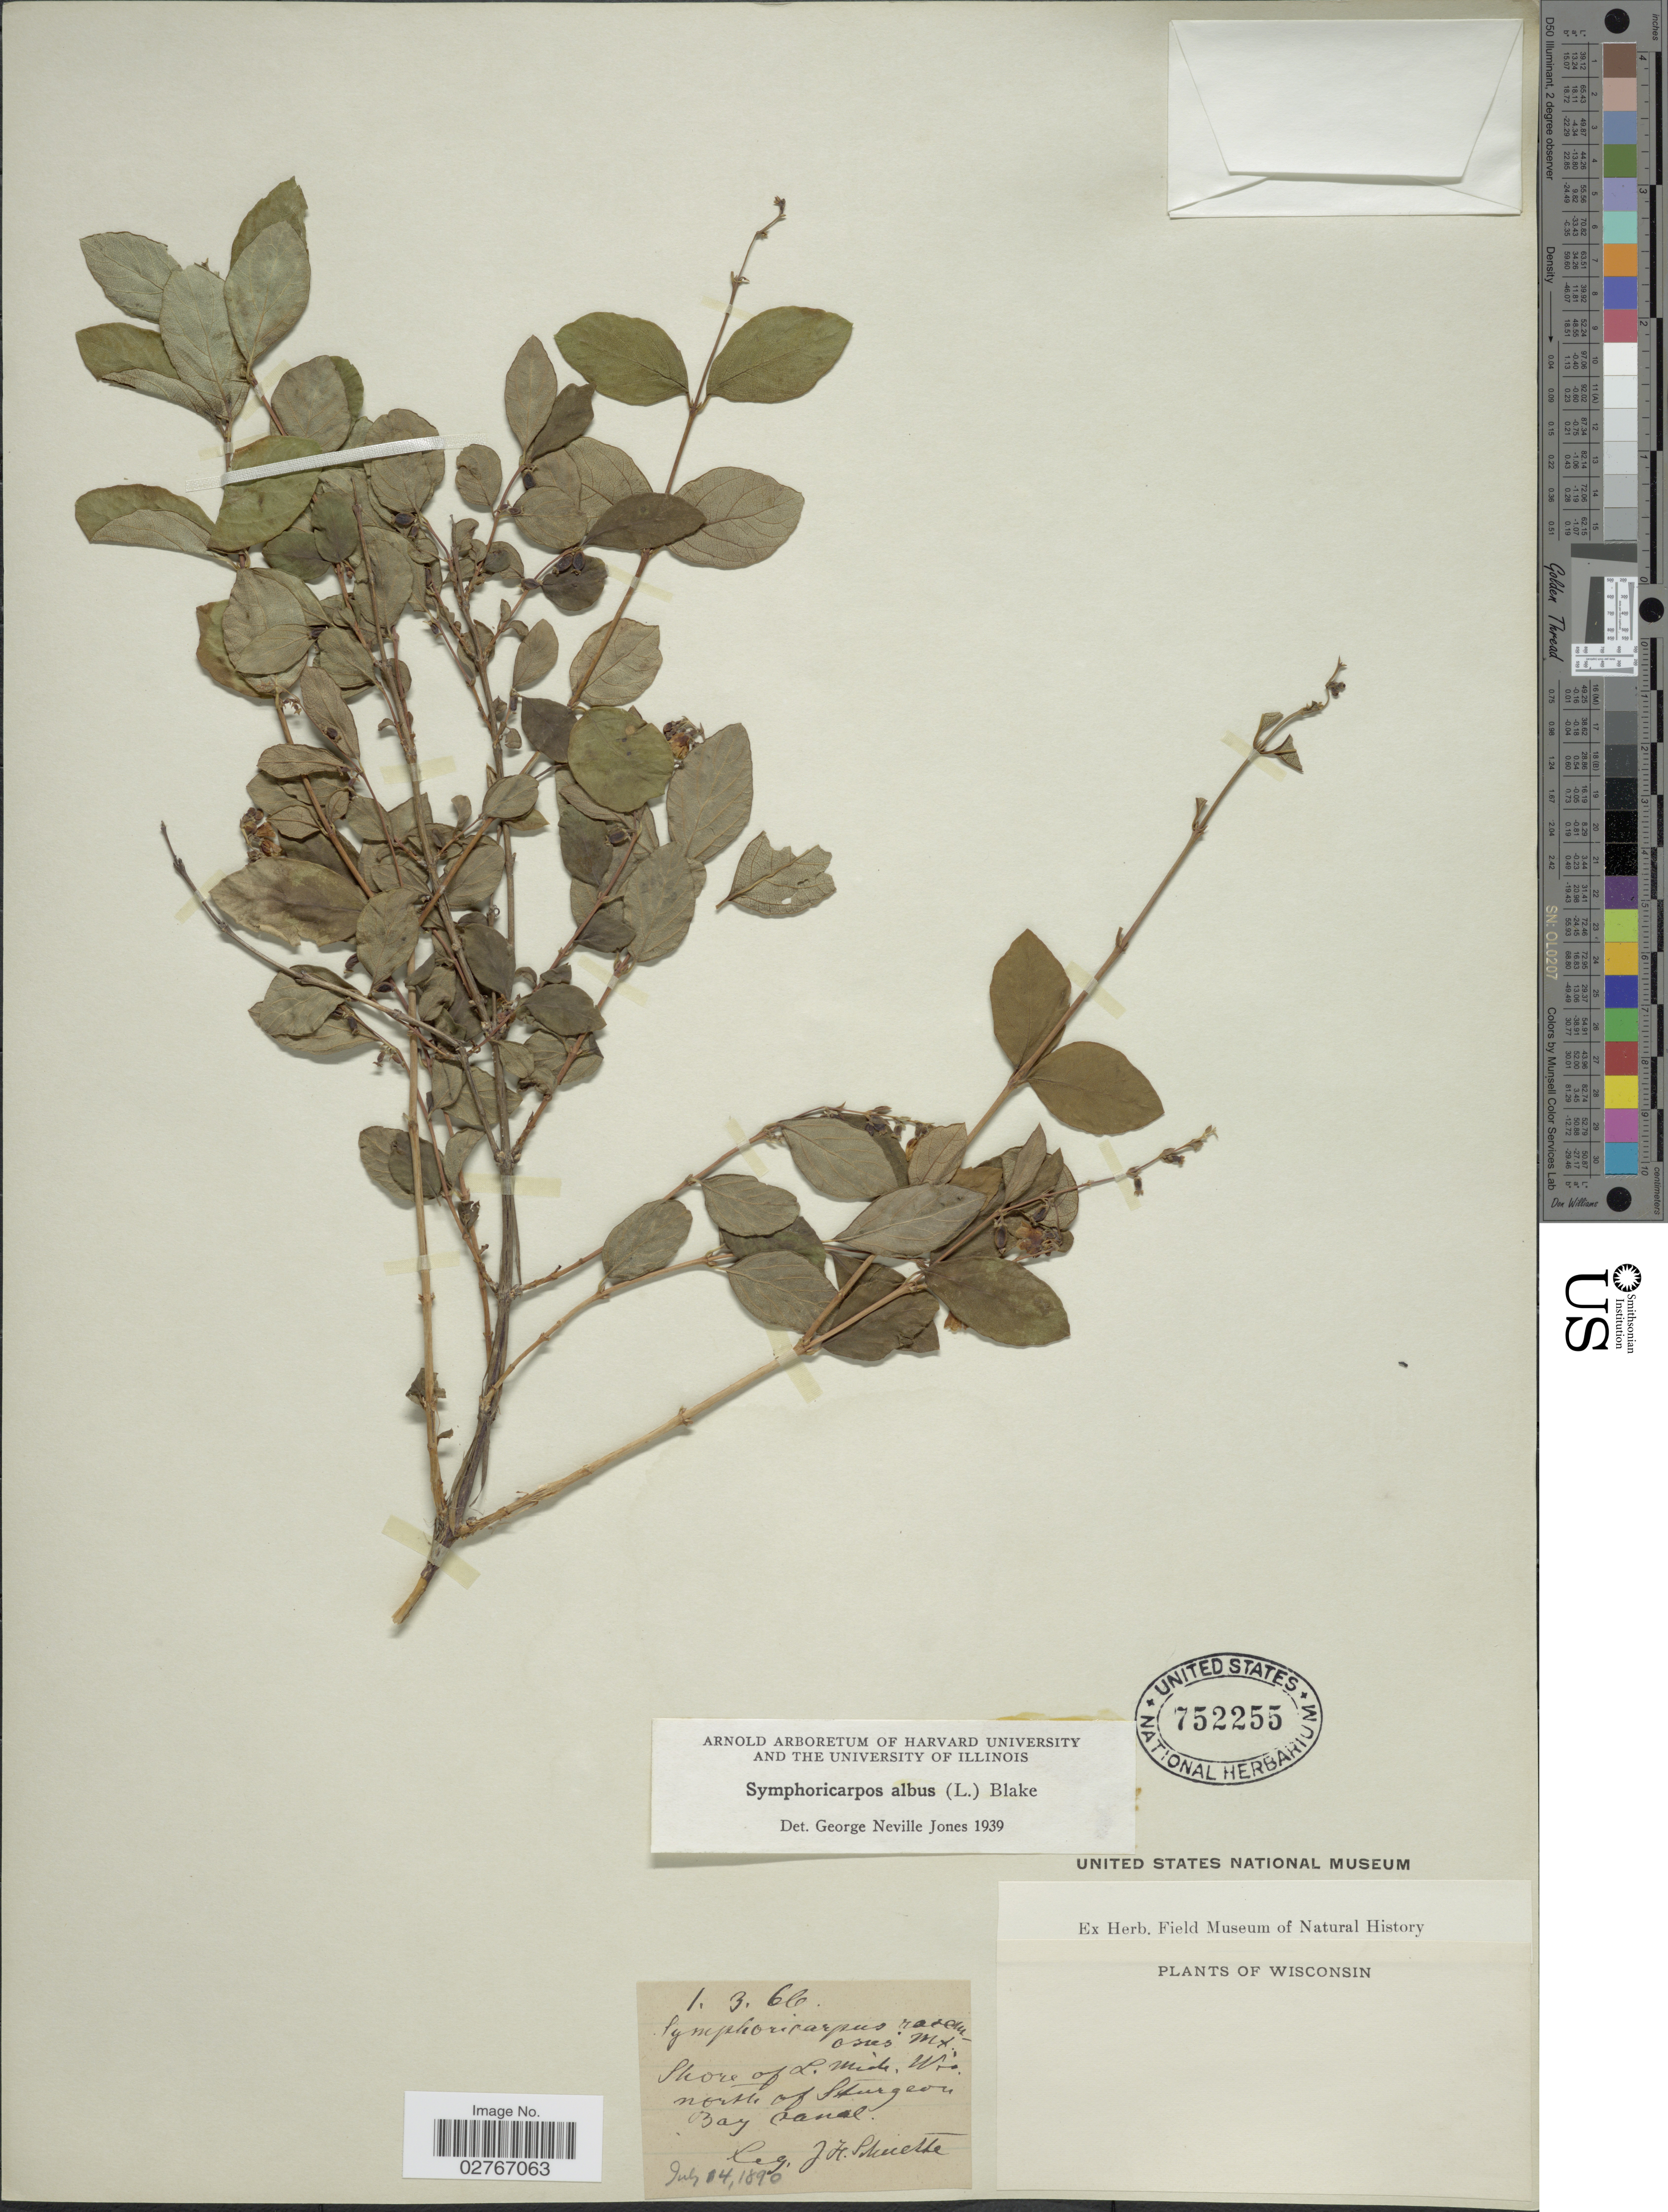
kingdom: Plantae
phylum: Tracheophyta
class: Magnoliopsida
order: Dipsacales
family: Caprifoliaceae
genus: Symphoricarpos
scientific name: Symphoricarpos albus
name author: (L.) S.F. Blake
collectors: J. H. Schuette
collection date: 1890-07-14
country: United States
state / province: Wisconsin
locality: L. Mich, Wis., north of Sturgeon Bay Canal.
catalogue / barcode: US 752255